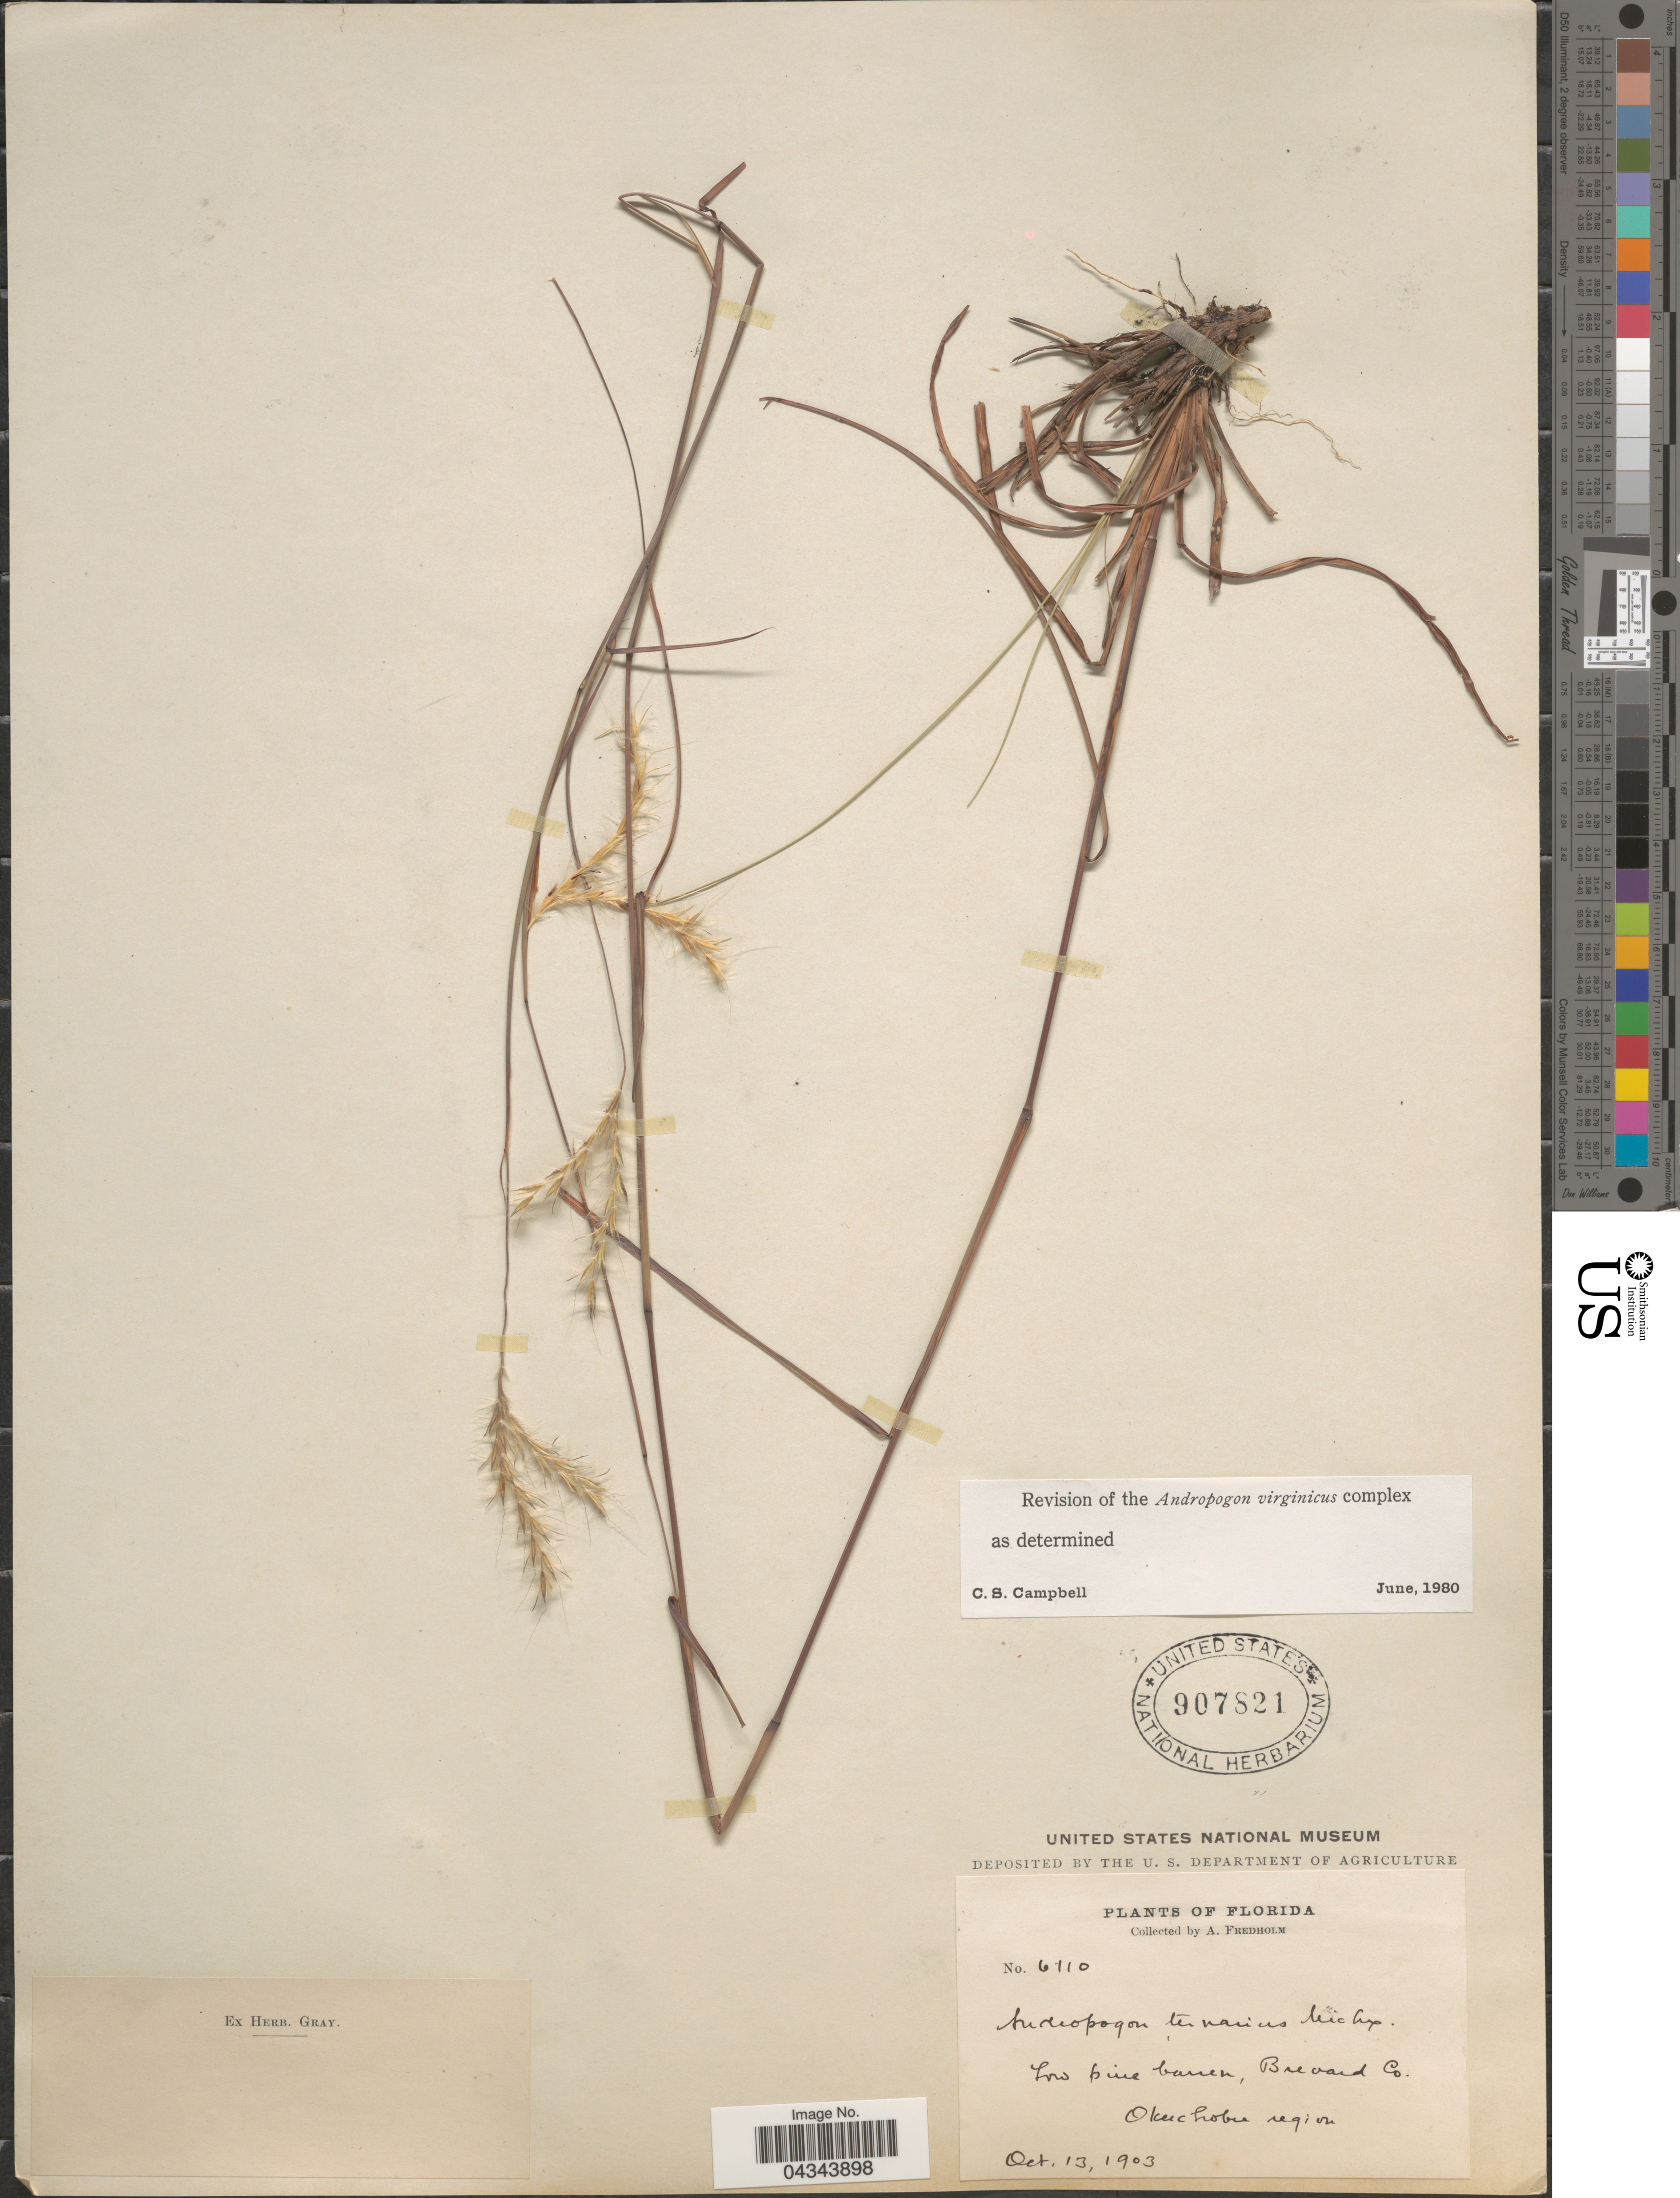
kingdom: Plantae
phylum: Tracheophyta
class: Liliopsida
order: Poales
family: Poaceae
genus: Andropogon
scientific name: Andropogon ternarius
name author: Michx.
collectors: A. Fredholm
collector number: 6110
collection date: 1903-10-13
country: United States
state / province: Florida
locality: Low pine barren, Brevard Co. Okeechobee region.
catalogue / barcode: US 907821